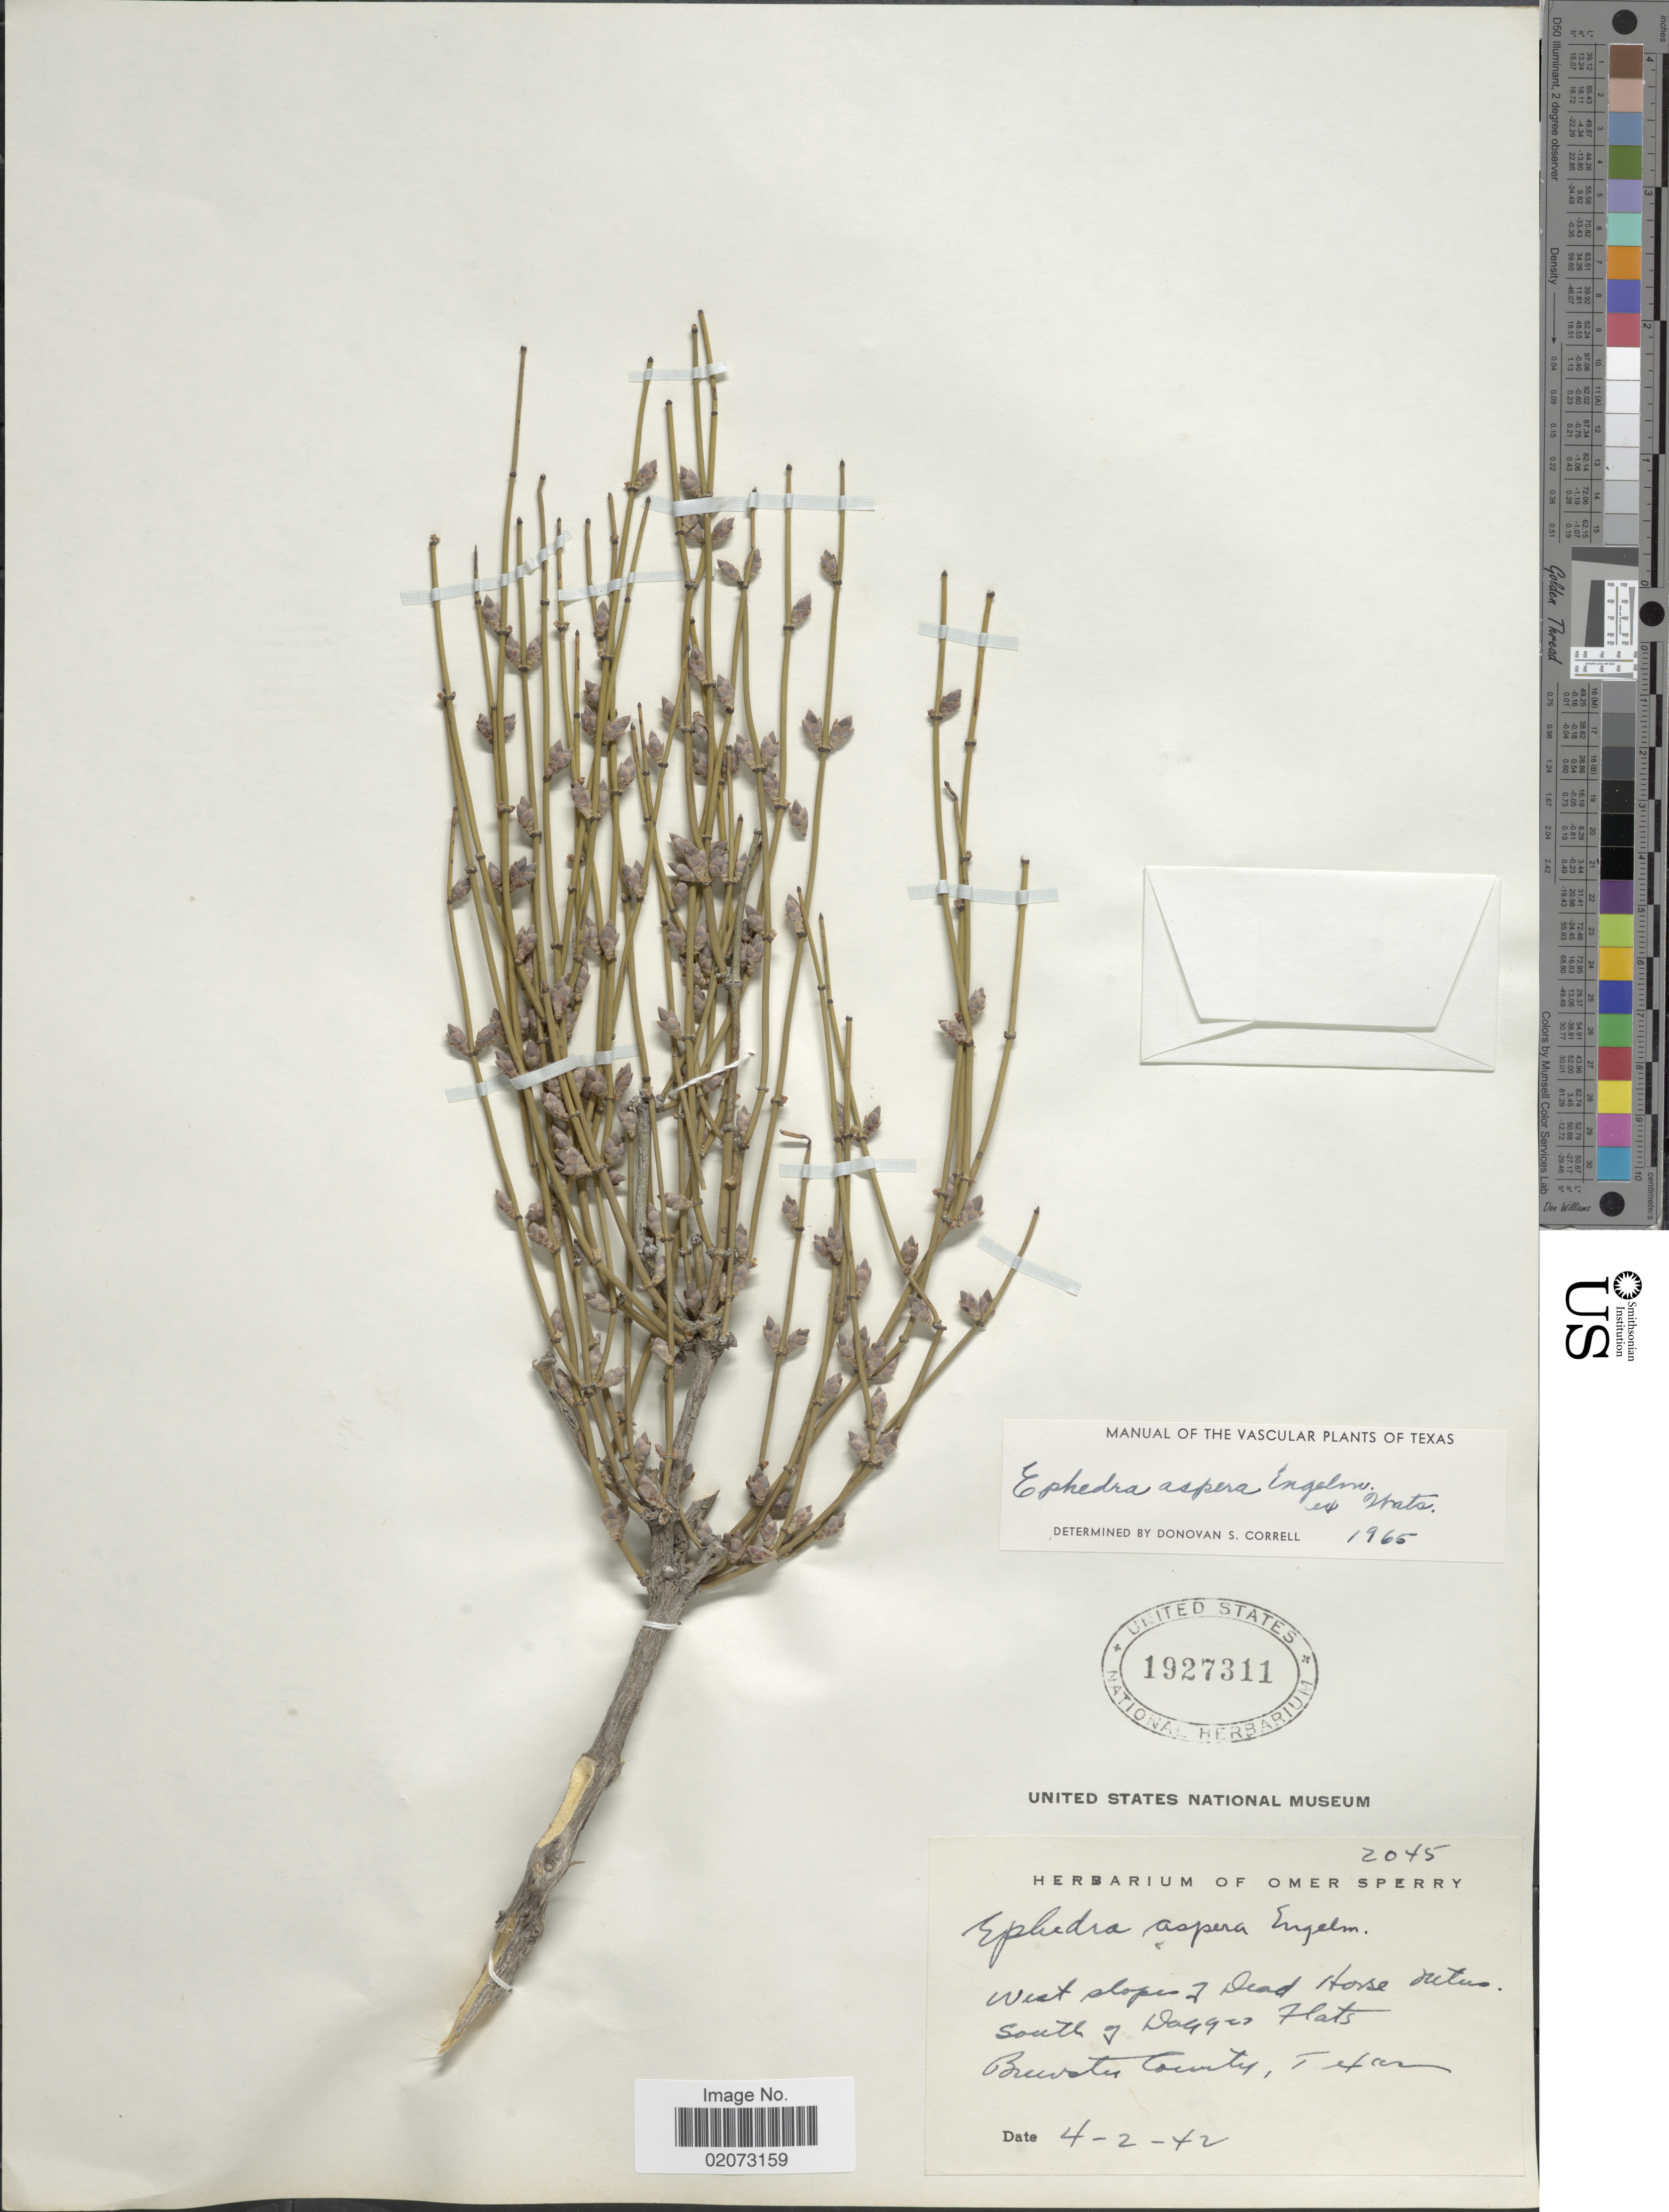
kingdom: Plantae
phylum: Tracheophyta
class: Gnetopsida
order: Ephedrales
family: Ephedraceae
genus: Ephedra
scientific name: Ephedra aspera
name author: Engelm. ex S. Watson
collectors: ex. herb. Omer E. Sperry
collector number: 2045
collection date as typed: Transcribed d/m/y: 2/4/42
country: United States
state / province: Texas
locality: West slopes of Dead Horse Mtns. South of Dagger Flats. Brewster County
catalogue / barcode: US 1927311